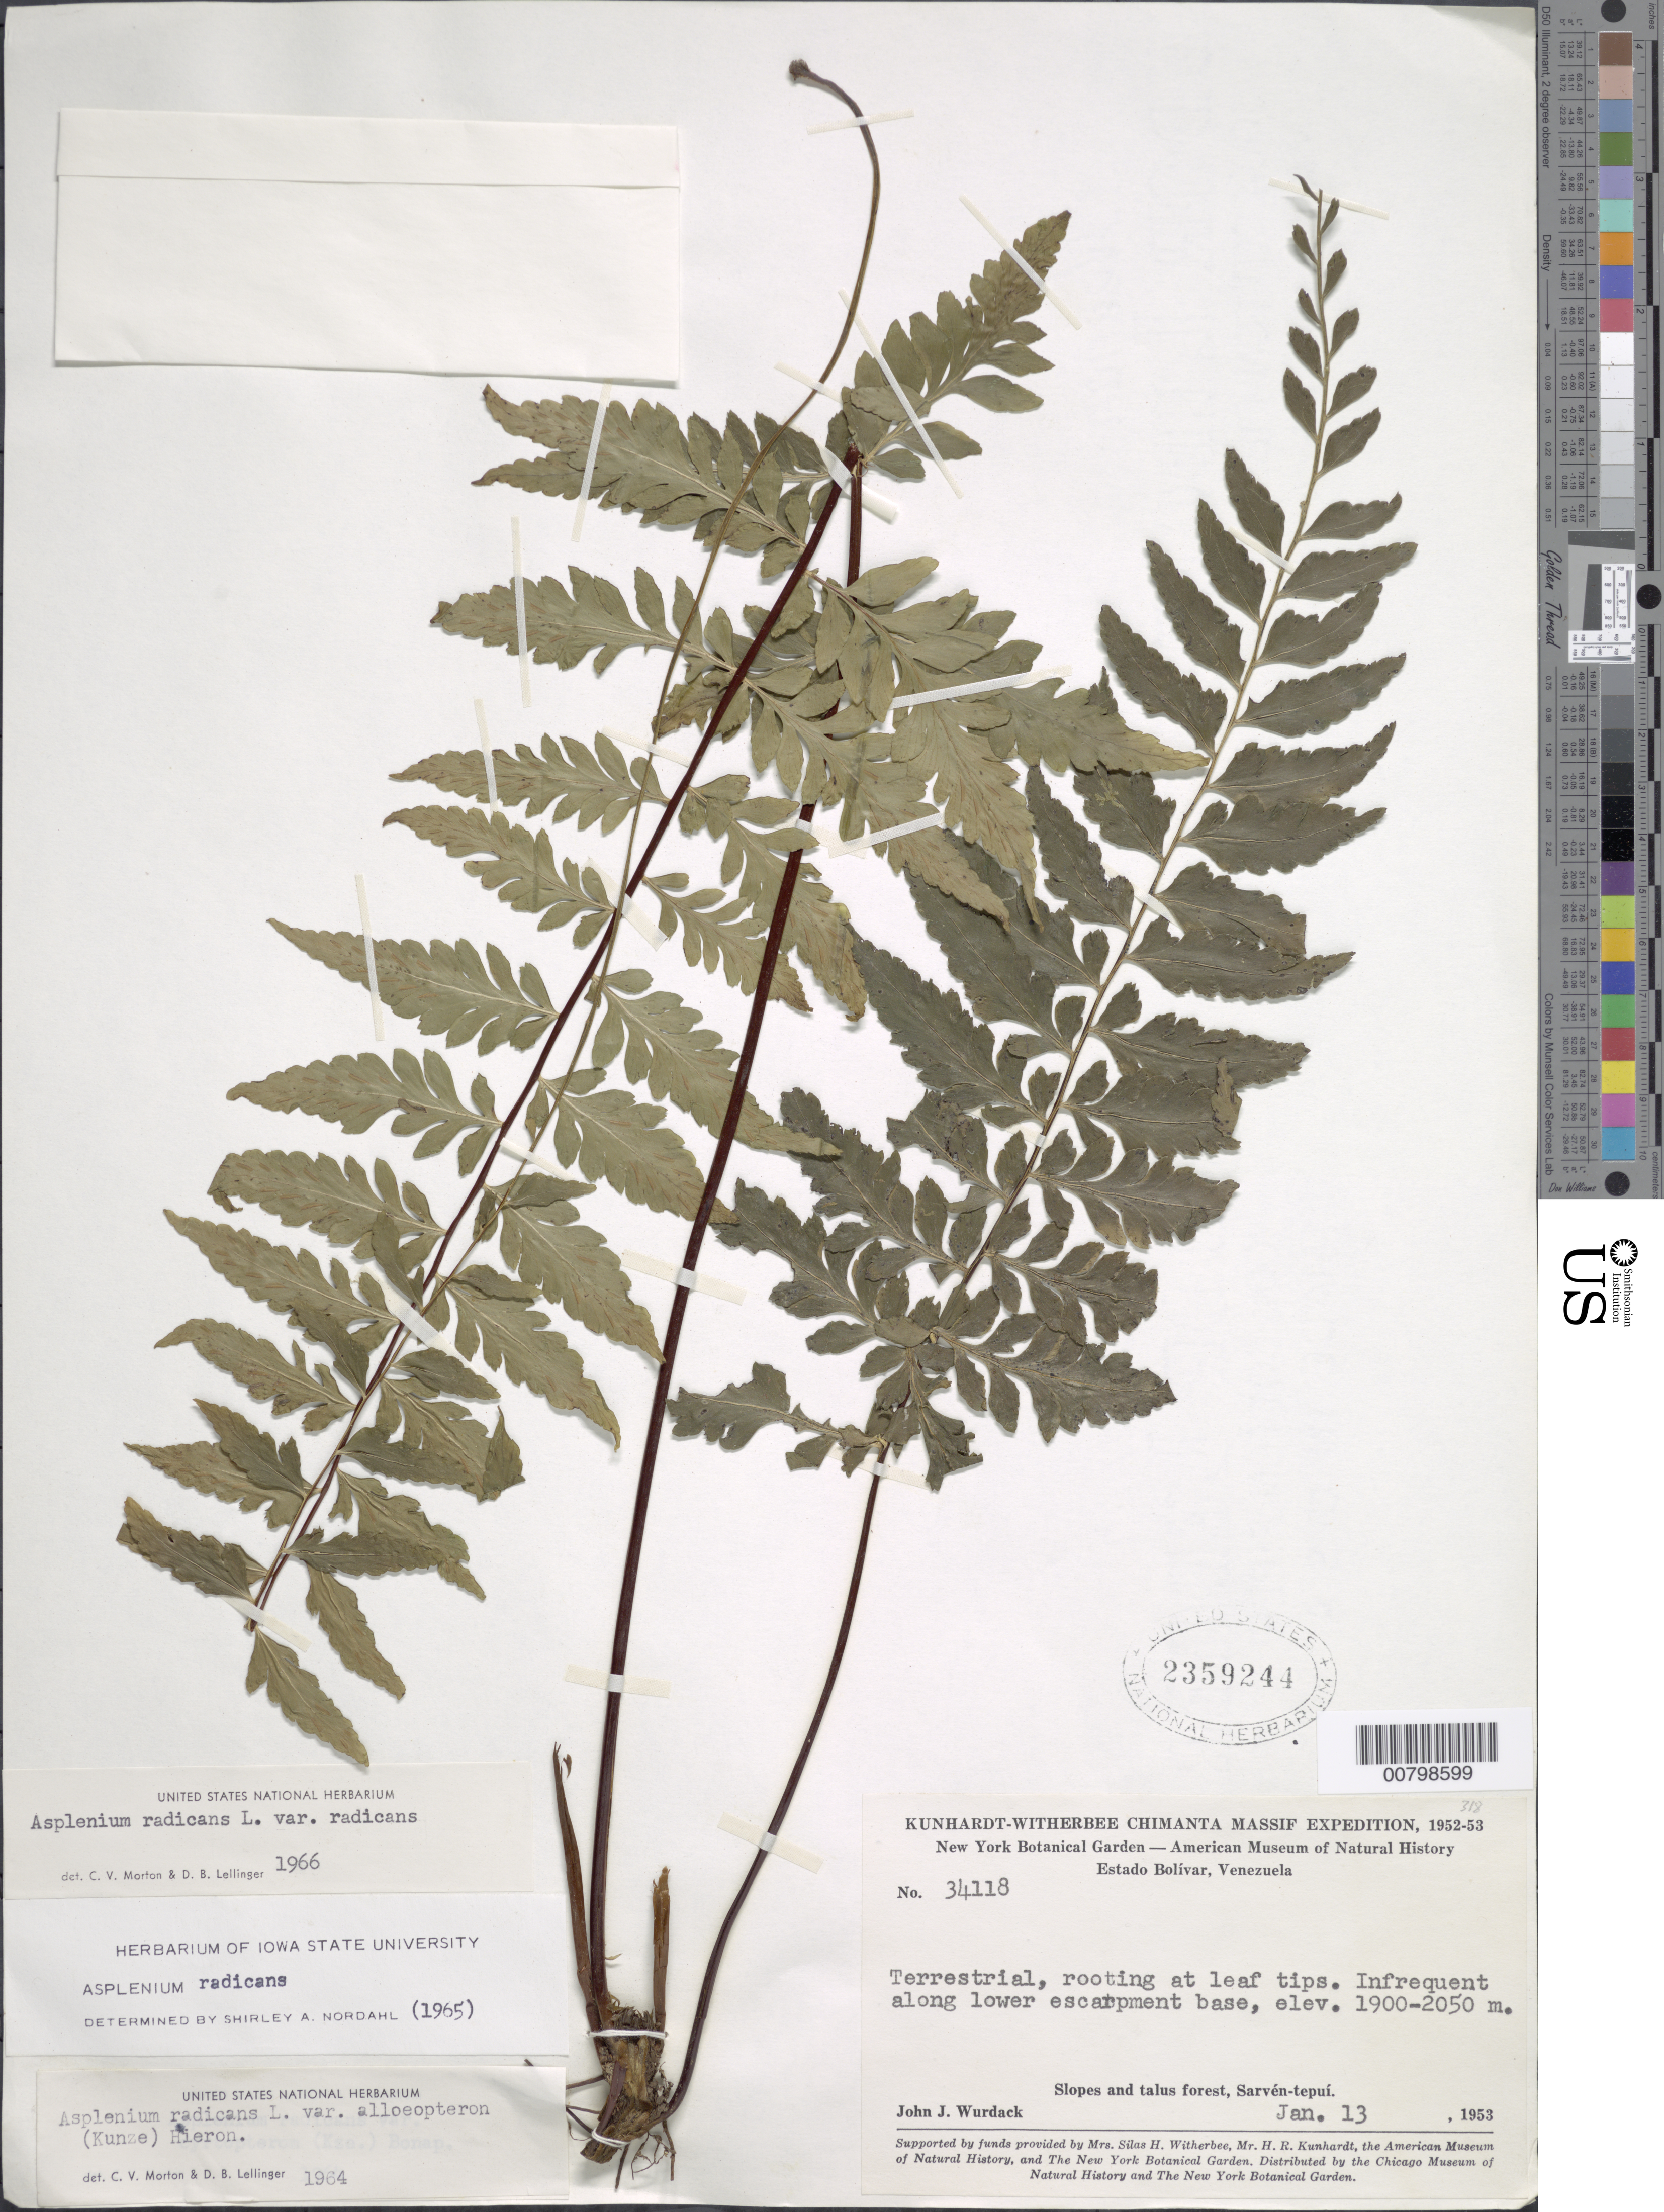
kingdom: Plantae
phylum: Tracheophyta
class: Polypodiopsida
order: Polypodiales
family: Aspleniaceae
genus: Asplenium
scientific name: Asplenium radicans var. radicans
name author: L.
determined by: Morton, C. V.; Lellinger, D. B.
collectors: J. J. Wurdack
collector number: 34118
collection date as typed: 13-Jan-53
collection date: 1953-01-13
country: Venezuela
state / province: Bolívar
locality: Sarvén-tepuí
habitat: Along lower escarpment base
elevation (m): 1900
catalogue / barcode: US 2359244